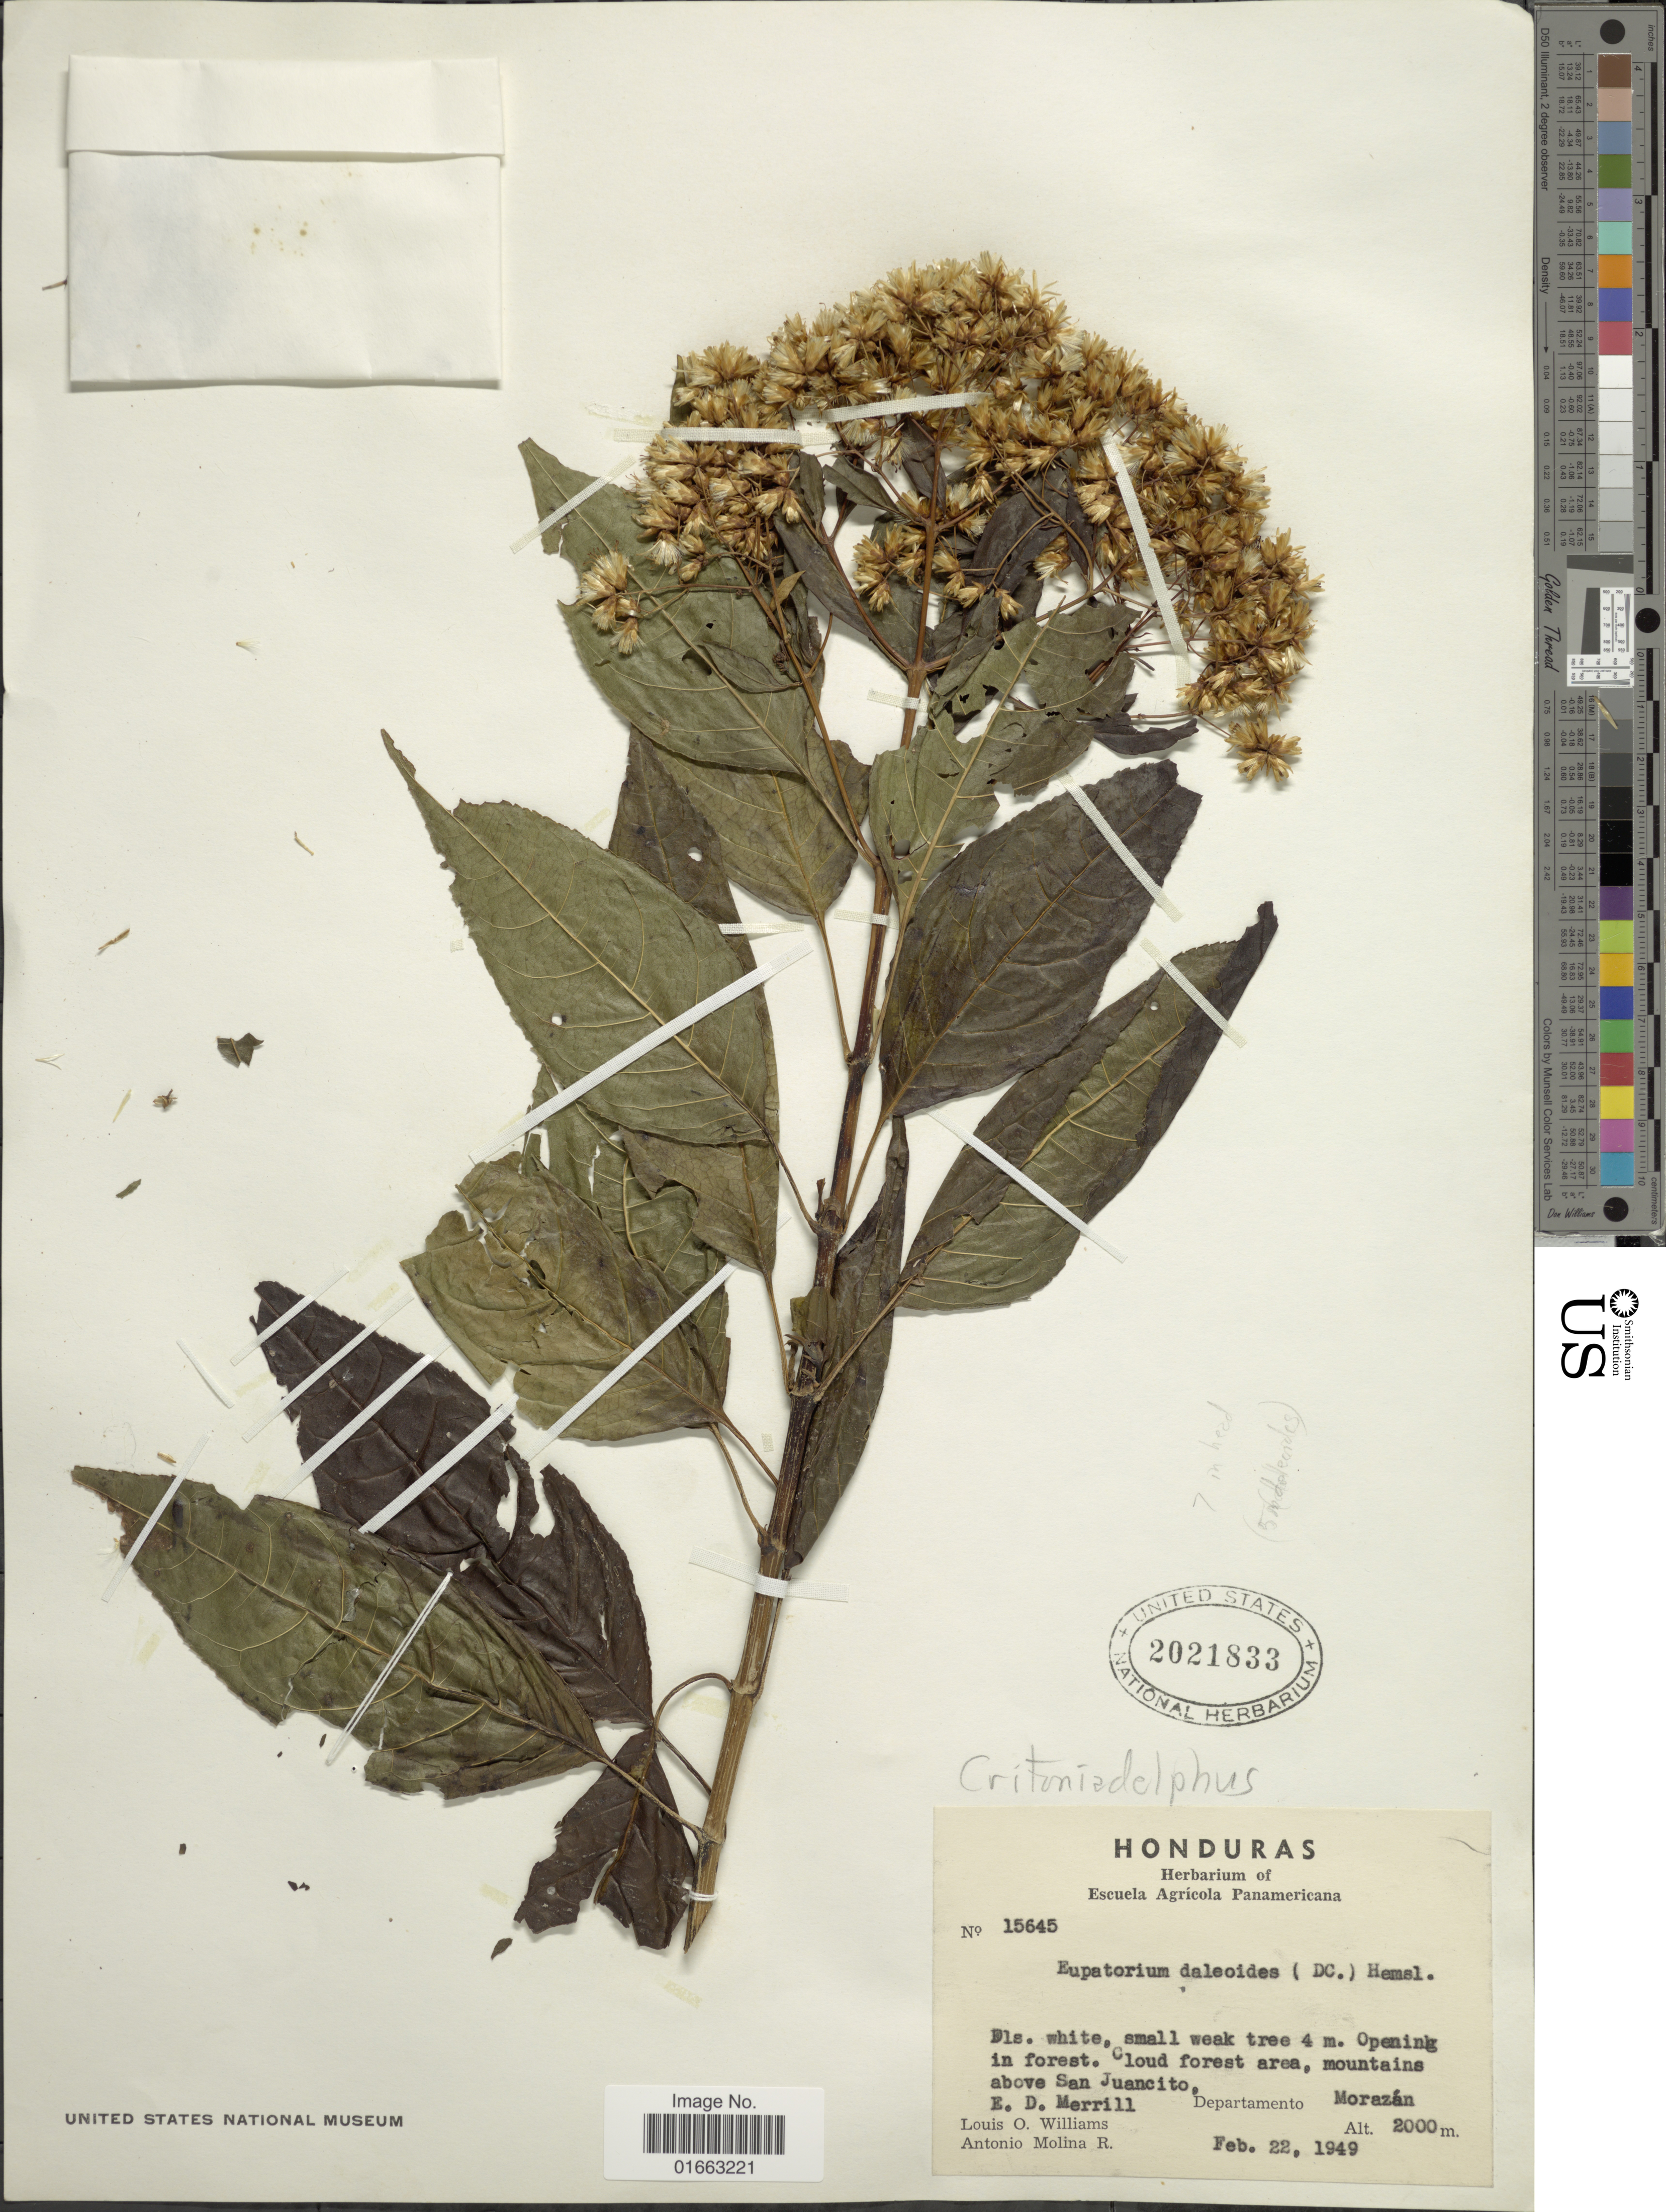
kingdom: Plantae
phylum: Tracheophyta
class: Magnoliopsida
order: Asterales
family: Asteraceae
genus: Critoniadelphus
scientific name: Critoniadelphus nubigenus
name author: (Benth.) R.M. King & H. Rob.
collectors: E. D. Merrill, L. O. Williams & A. Molina R.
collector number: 15645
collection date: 1949-02-22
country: Honduras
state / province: Fco. Morazán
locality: Opening in forest, cloud forest area, mountains above San Juancito, Departamento Morazán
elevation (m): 2000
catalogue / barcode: US 2021833